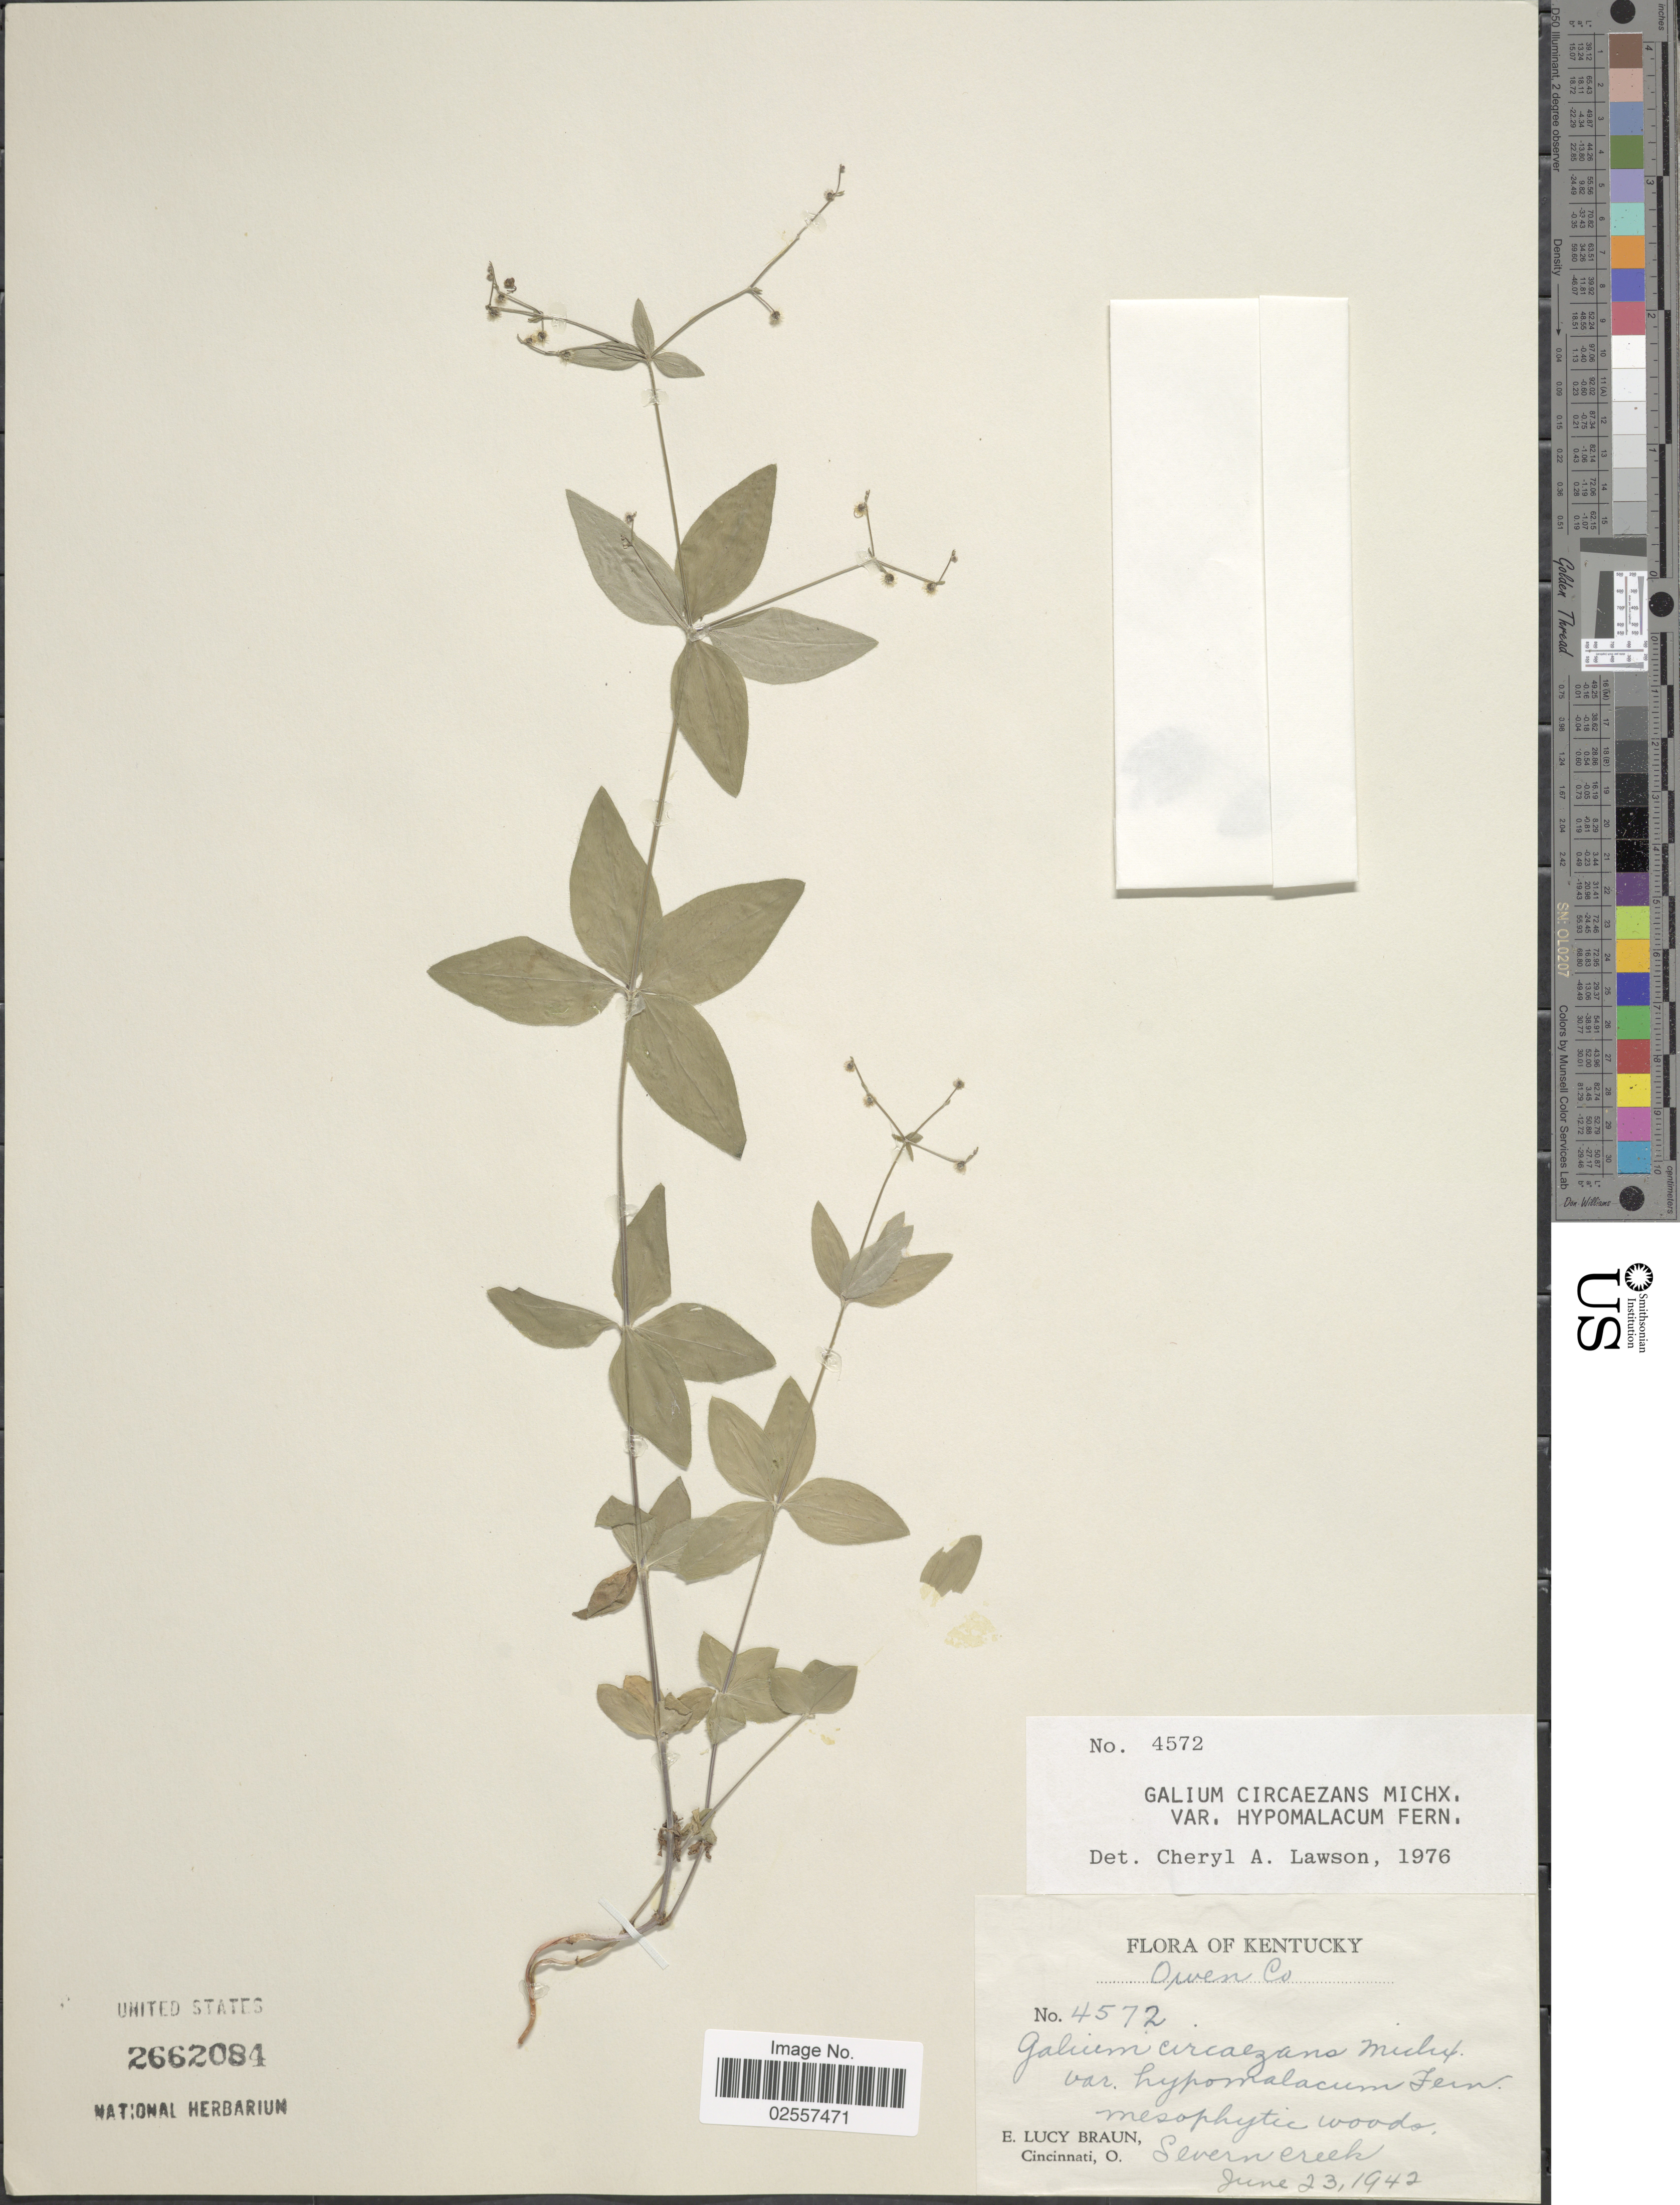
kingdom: Plantae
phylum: Tracheophyta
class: Magnoliopsida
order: Gentianales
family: Rubiaceae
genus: Galium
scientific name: Galium circaezans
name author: Michx.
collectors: E. L. Braun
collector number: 4572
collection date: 1942-06-23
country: United States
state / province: Kentucky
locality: Owen Co, Mesophytic woods, Severn Creek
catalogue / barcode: US 2662084